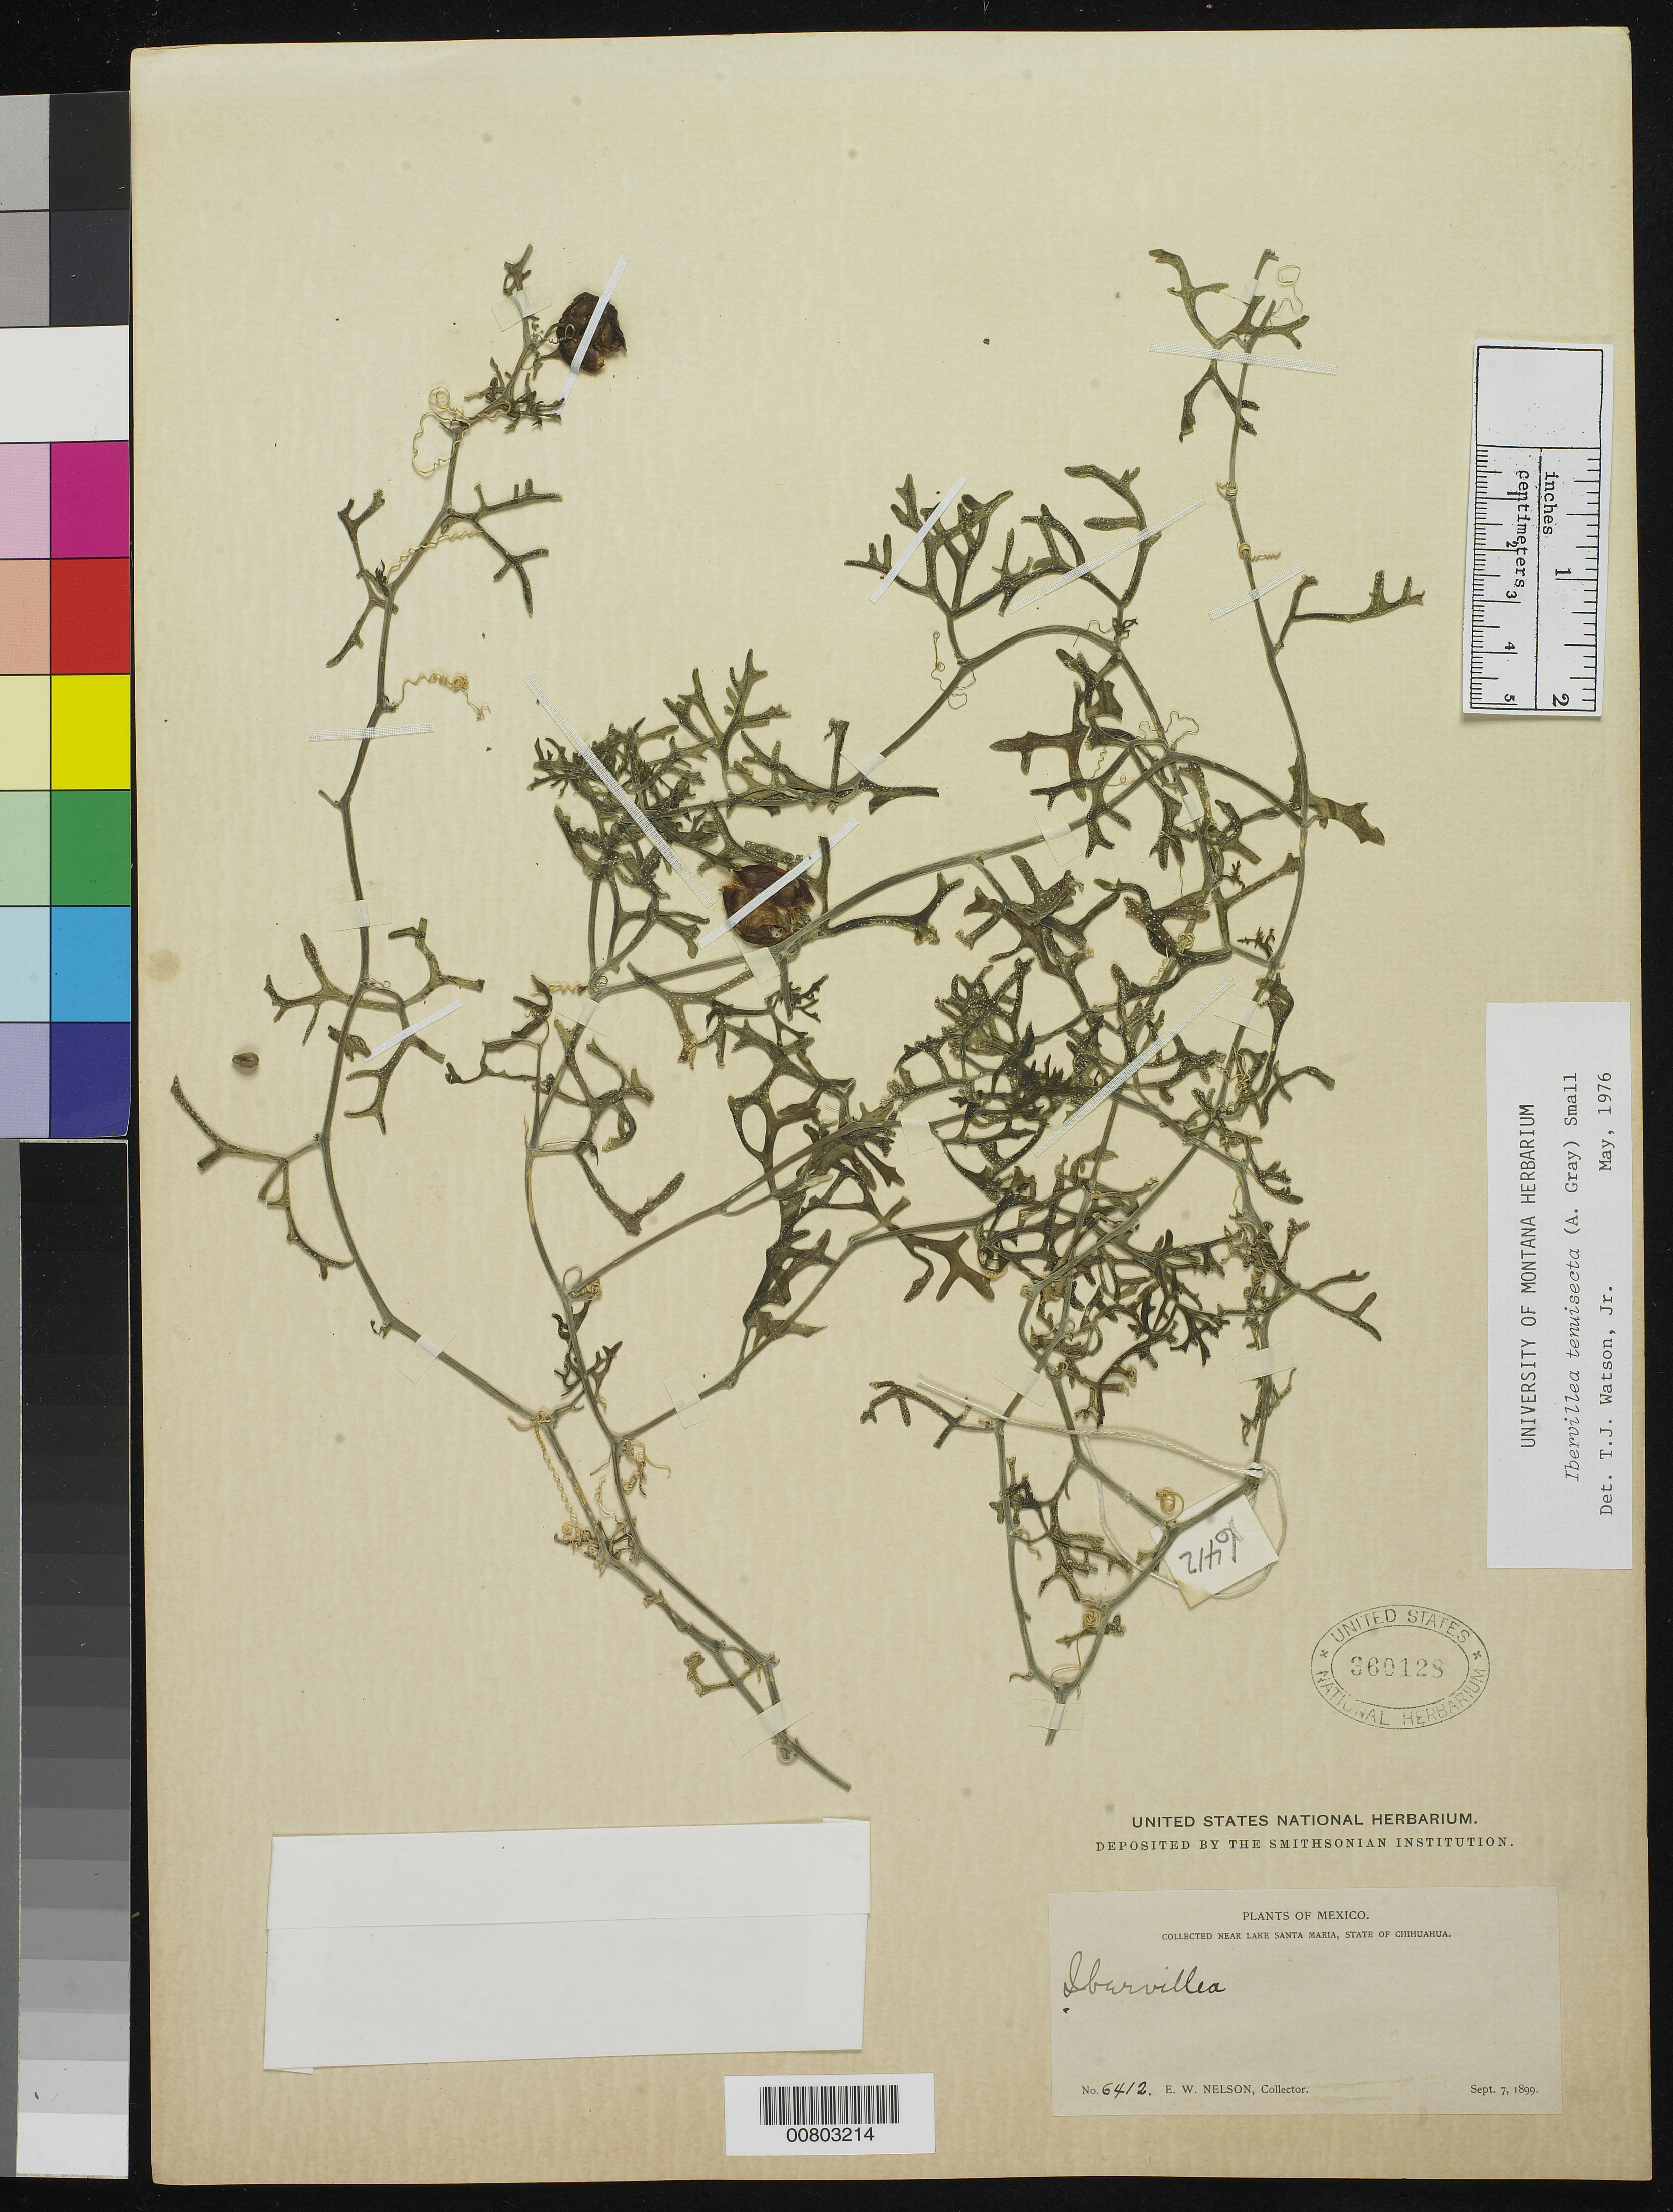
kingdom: Plantae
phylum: Tracheophyta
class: Magnoliopsida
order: Cucurbitales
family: Cucurbitaceae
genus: Ibervillea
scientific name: Ibervillea tenuisecta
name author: (A. Gray) Small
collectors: E. W. Nelson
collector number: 6412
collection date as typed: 07 Sep 1899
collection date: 1899-09-07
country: Mexico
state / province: Chihuahua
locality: Near Lake Santa Maria, Chihuahua.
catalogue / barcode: US 360128